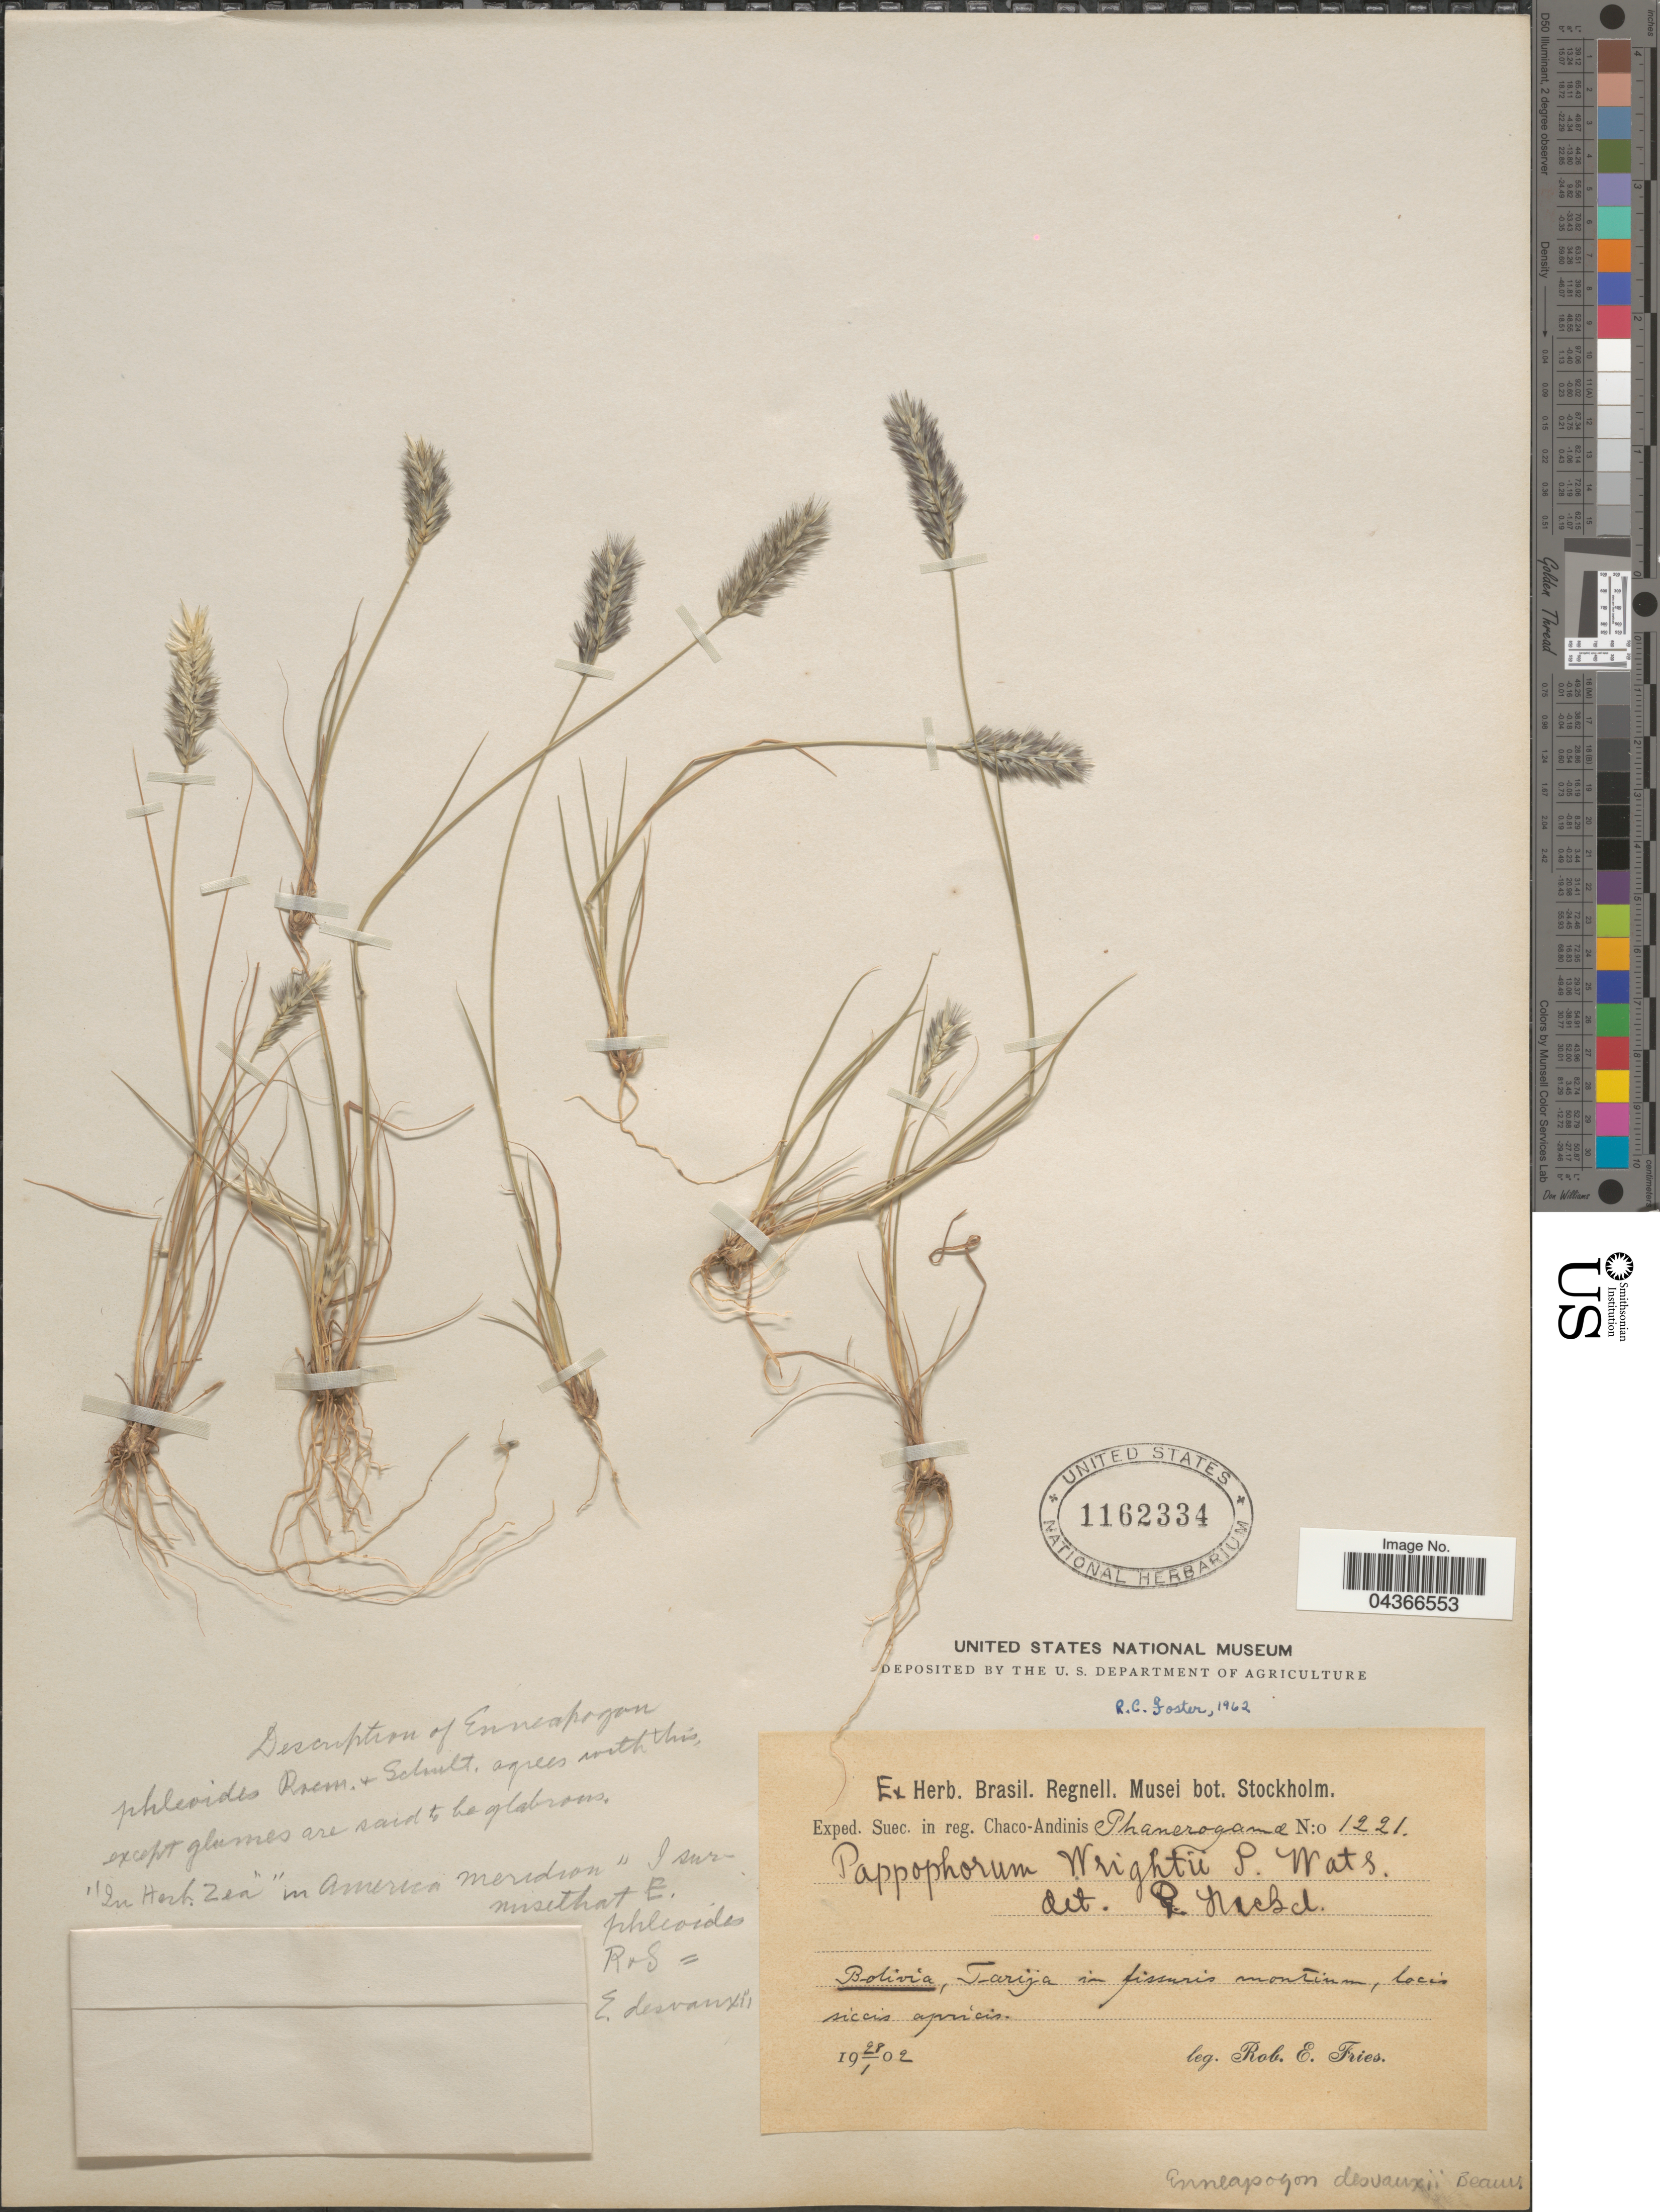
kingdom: Plantae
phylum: Tracheophyta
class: Liliopsida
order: Poales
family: Poaceae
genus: Enneapogon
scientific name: Enneapogon desvauxii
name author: P. Beauv.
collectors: R. E. Fries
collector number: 1221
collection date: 1902-01-28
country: Bolivia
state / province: Tarija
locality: Exped. Suec. in reg. Chaco-Andinis. In fissuris montium, lacis siccis apricis.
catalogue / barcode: US 1162334